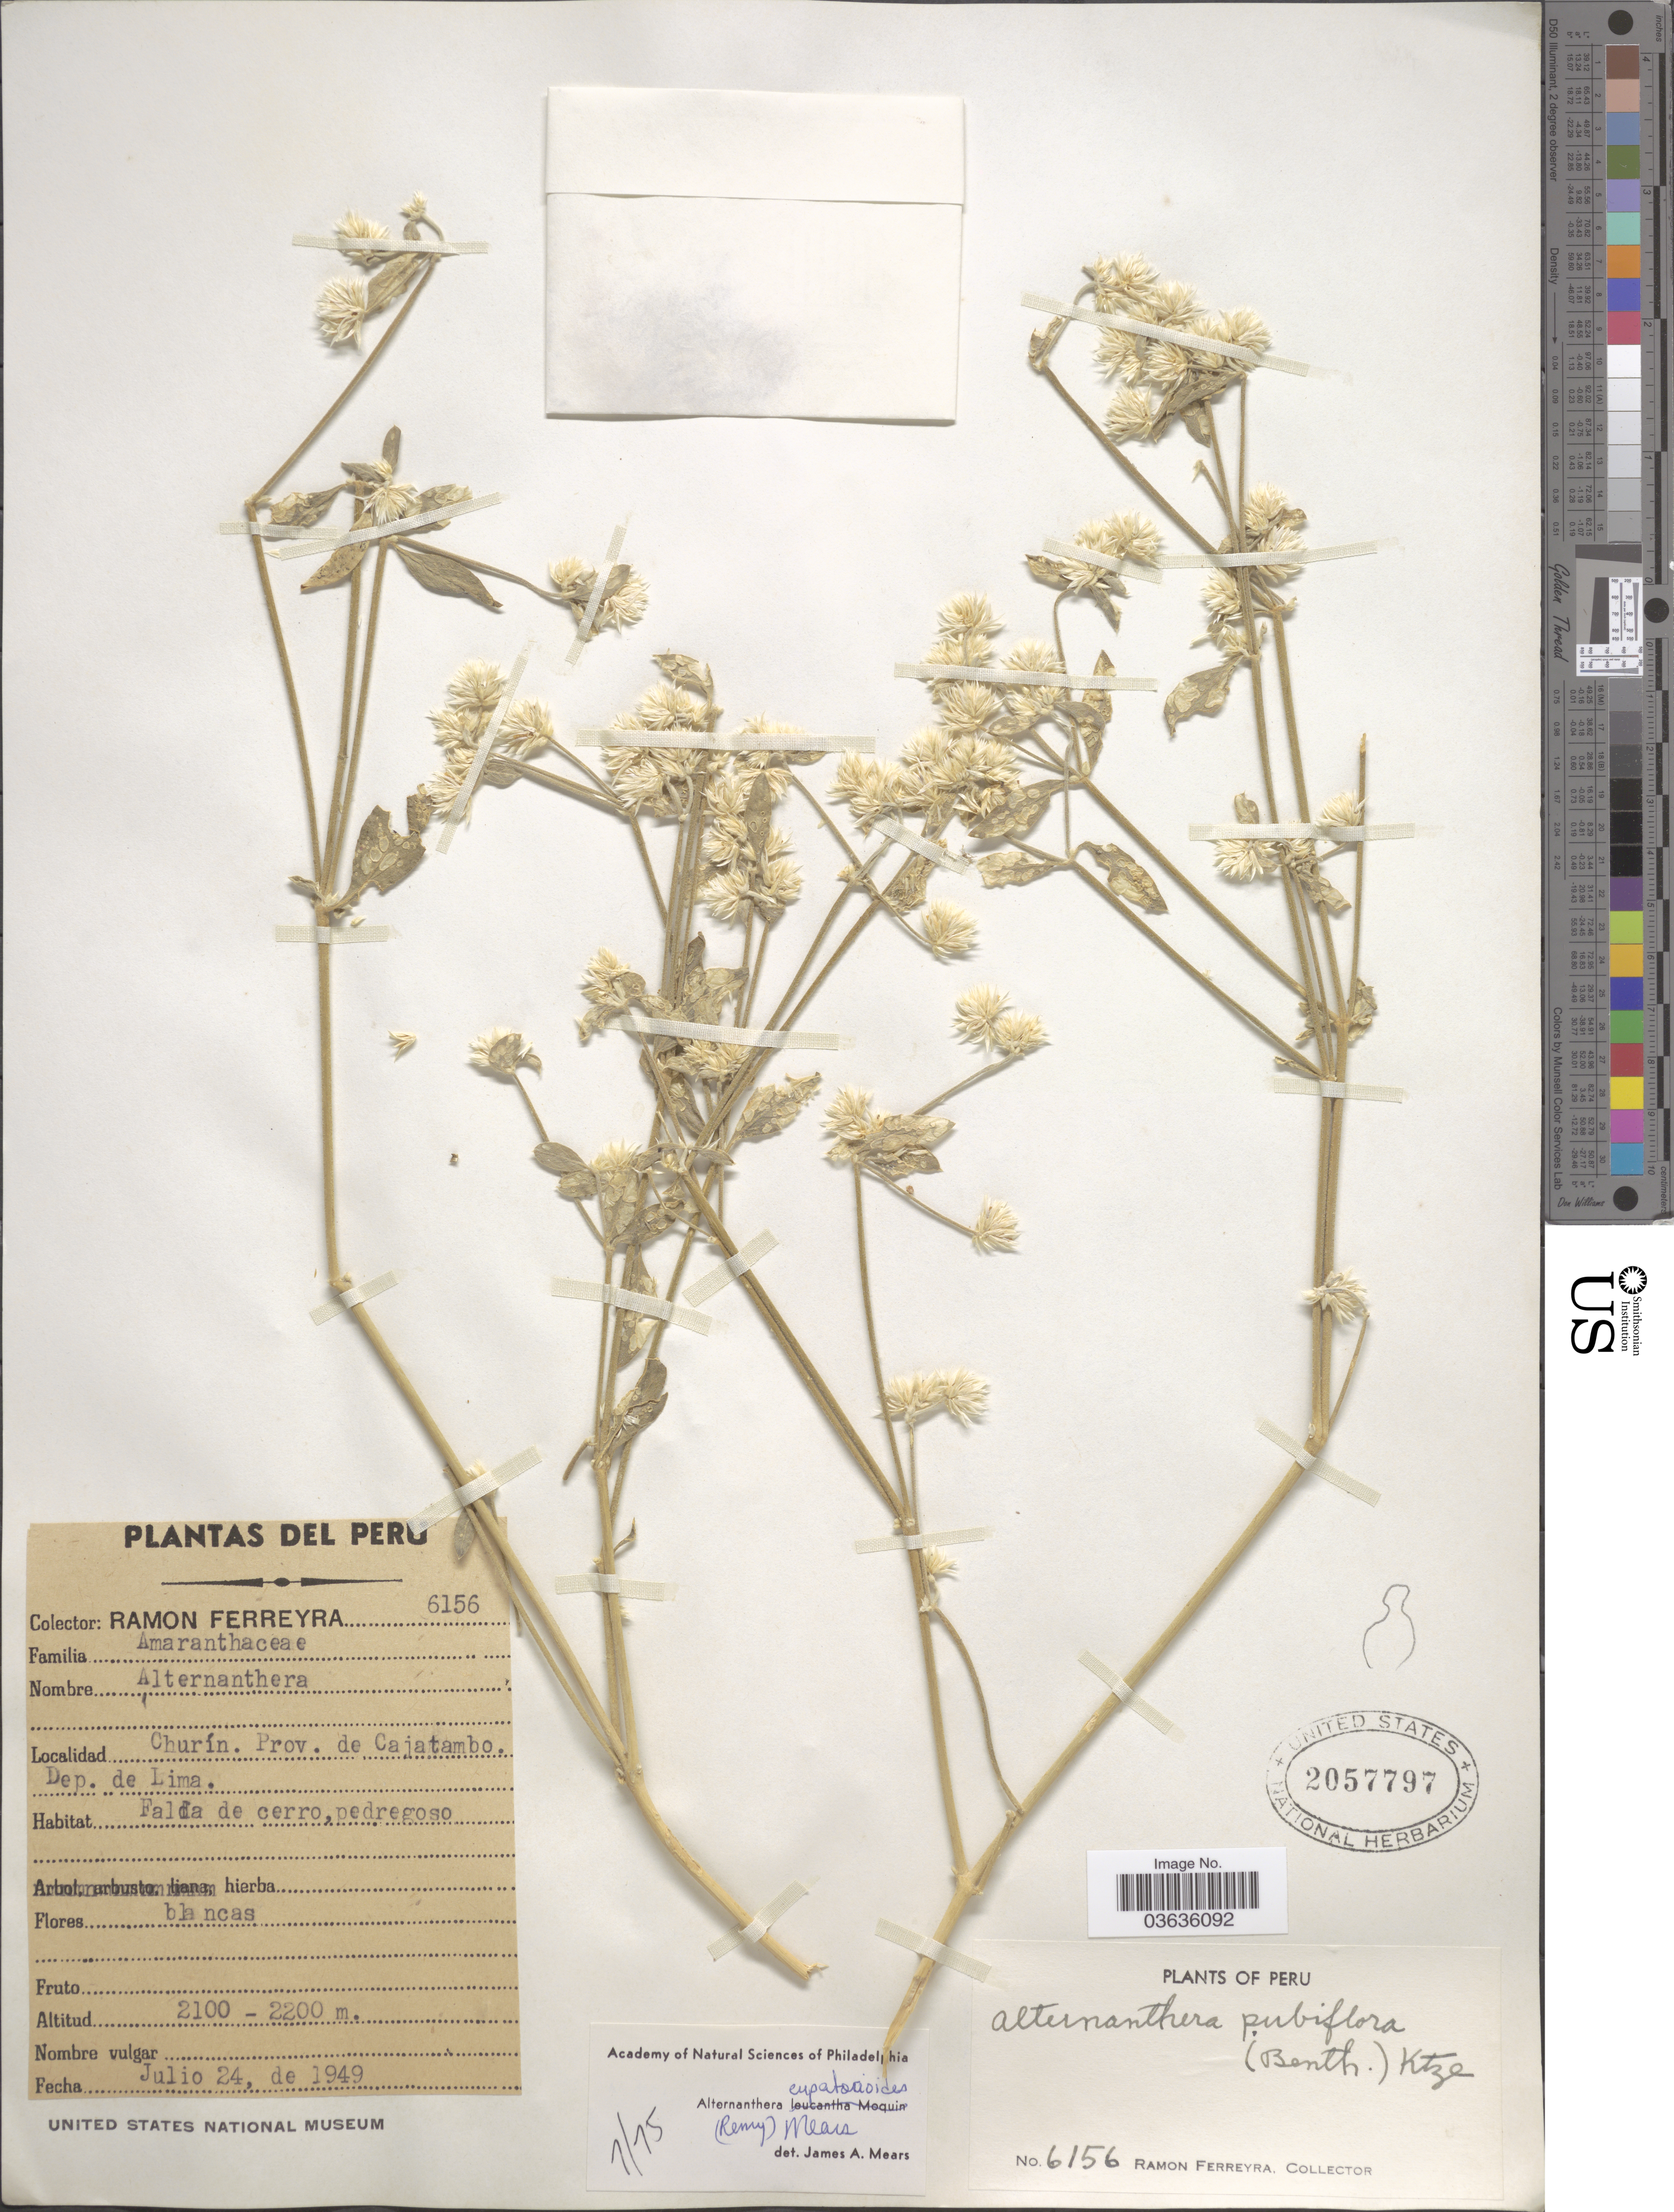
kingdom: Plantae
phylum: Tracheophyta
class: Magnoliopsida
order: Caryophyllales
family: Amaranthaceae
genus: Alternanthera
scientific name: Alternanthera eupatorioides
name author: Remy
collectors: R. A. Ferreyra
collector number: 6156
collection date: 1949-07-24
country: Peru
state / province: Lima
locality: Churín. Prov. de Cajatambo. Dep. de Lima.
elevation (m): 2100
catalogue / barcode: US 2057797